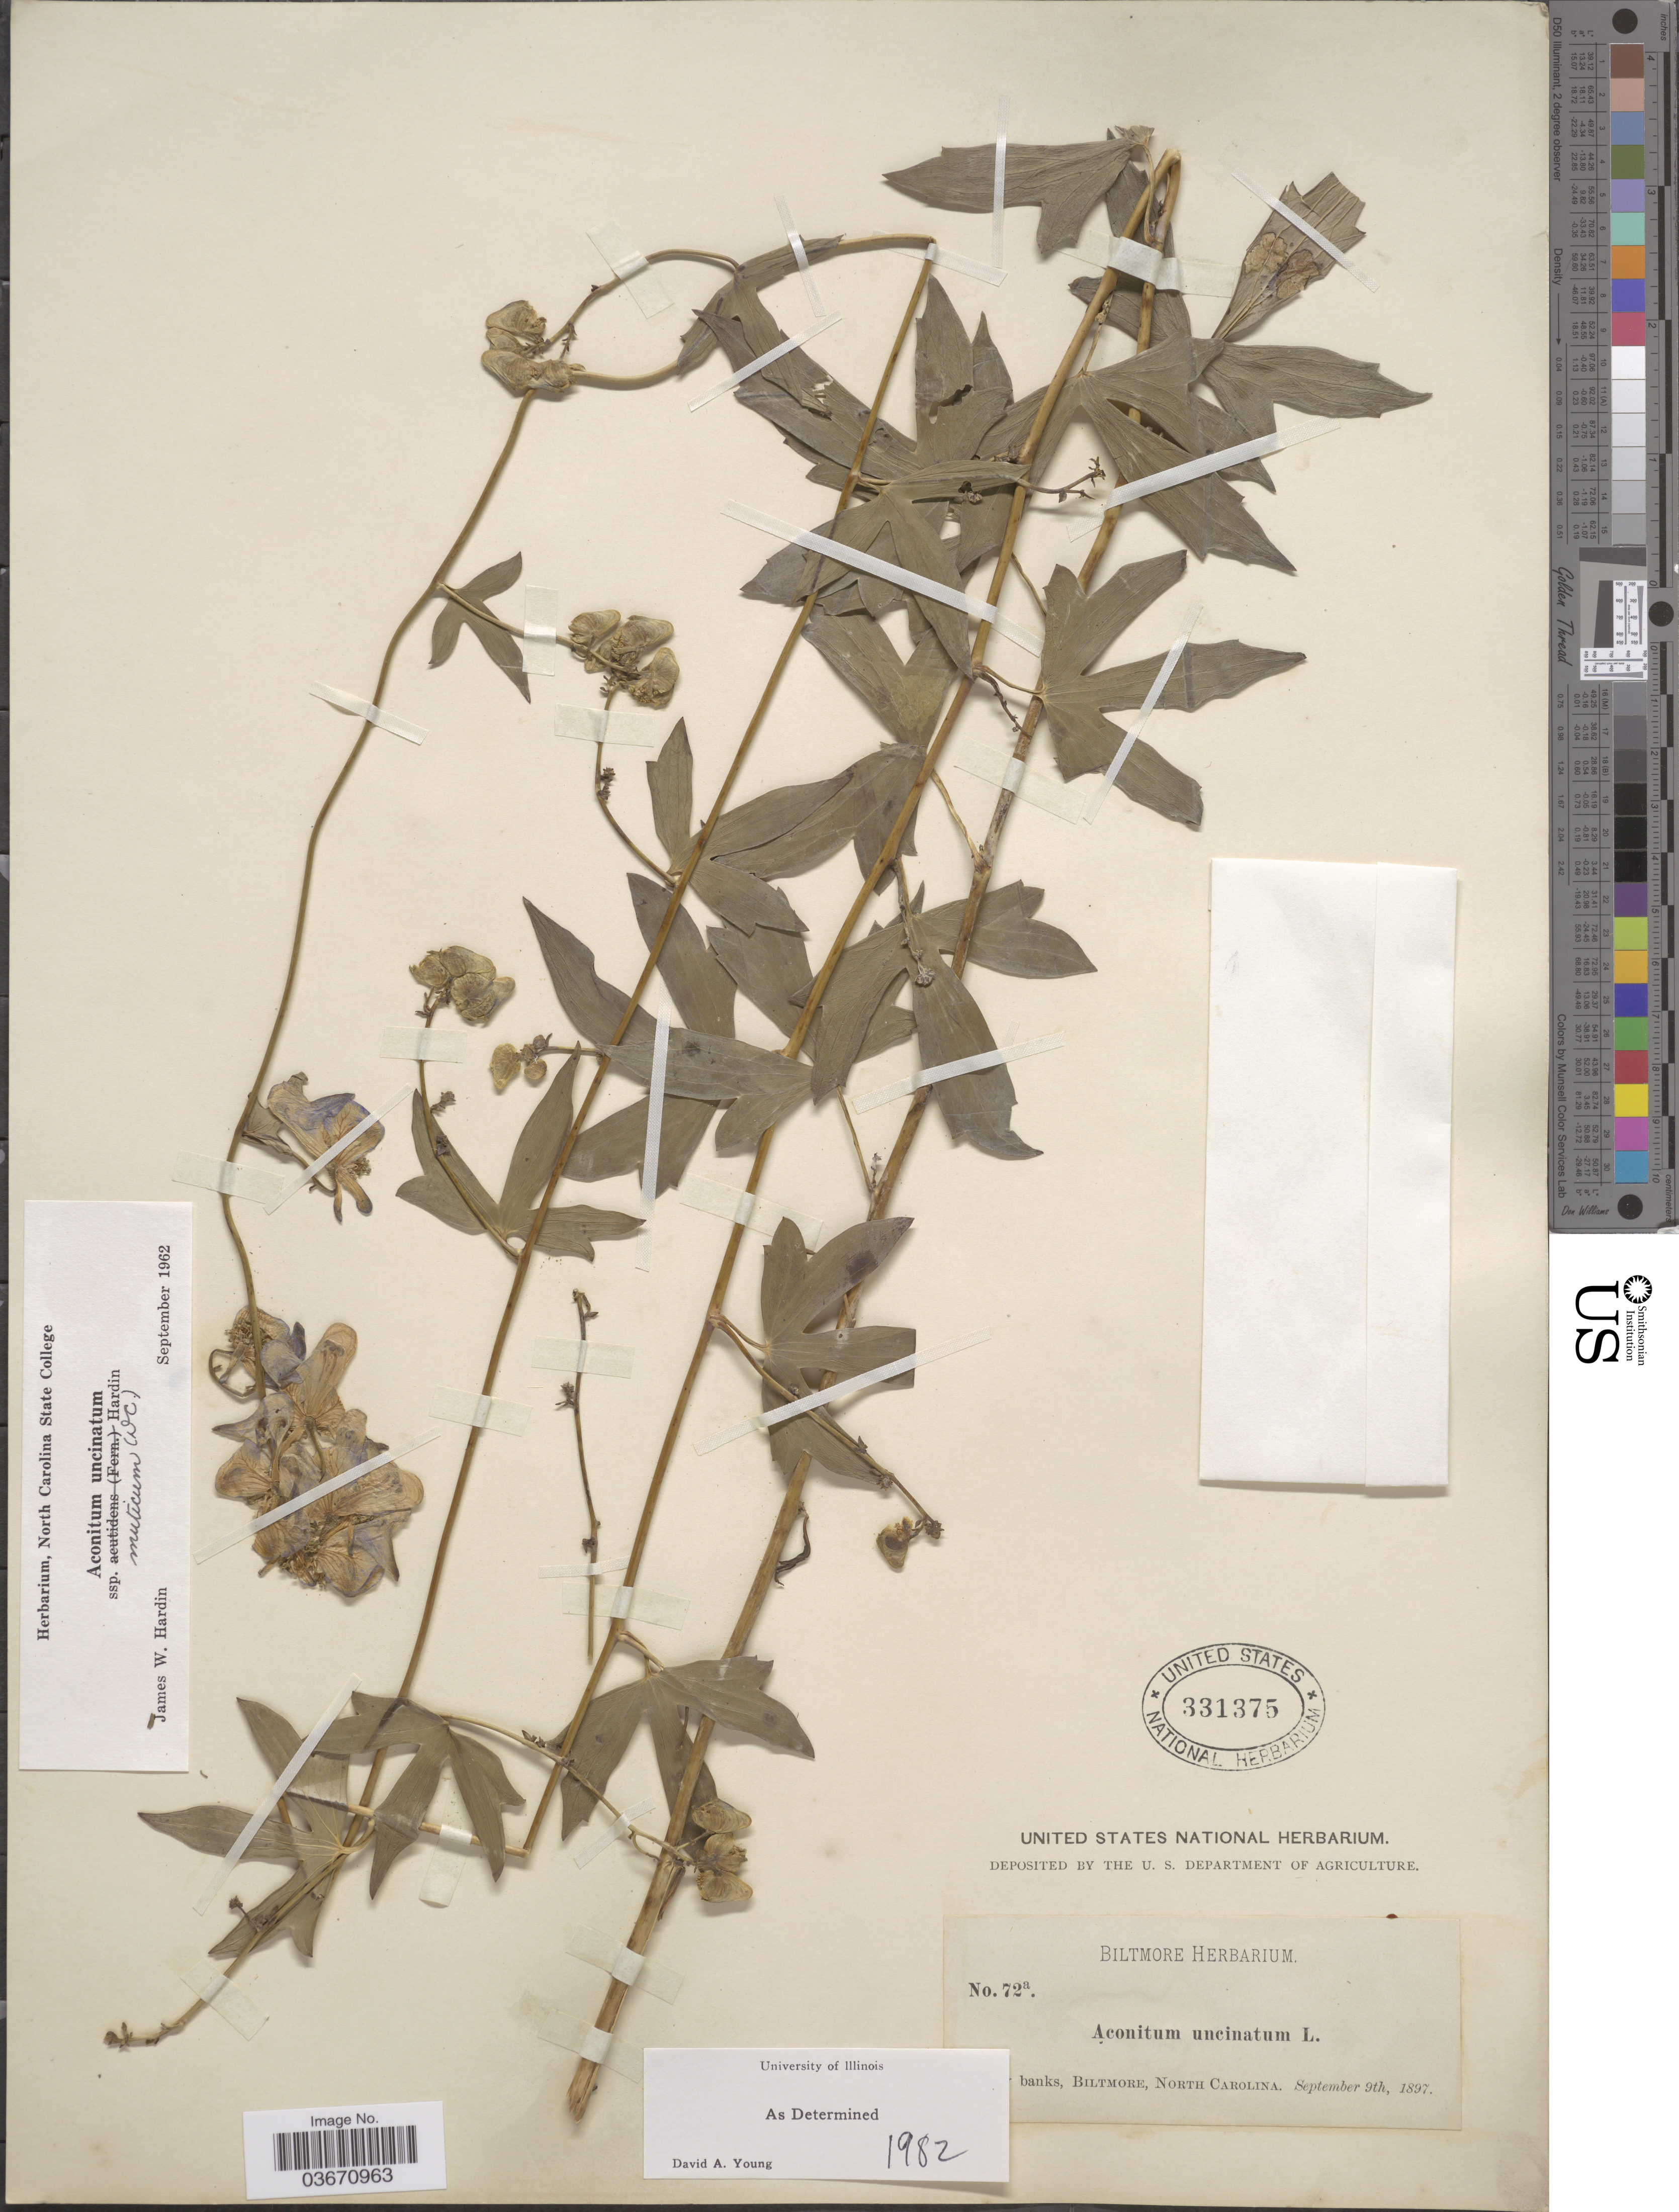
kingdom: Plantae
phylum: Tracheophyta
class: Magnoliopsida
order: Ranunculales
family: Ranunculaceae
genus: Aconitum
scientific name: Aconitum uncinatum subsp. muticum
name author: (DC.) Hardin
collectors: ex herb. Biltmore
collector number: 72a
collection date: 1897-09-09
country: United States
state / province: North Carolina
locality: Biltmore.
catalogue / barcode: US 331375